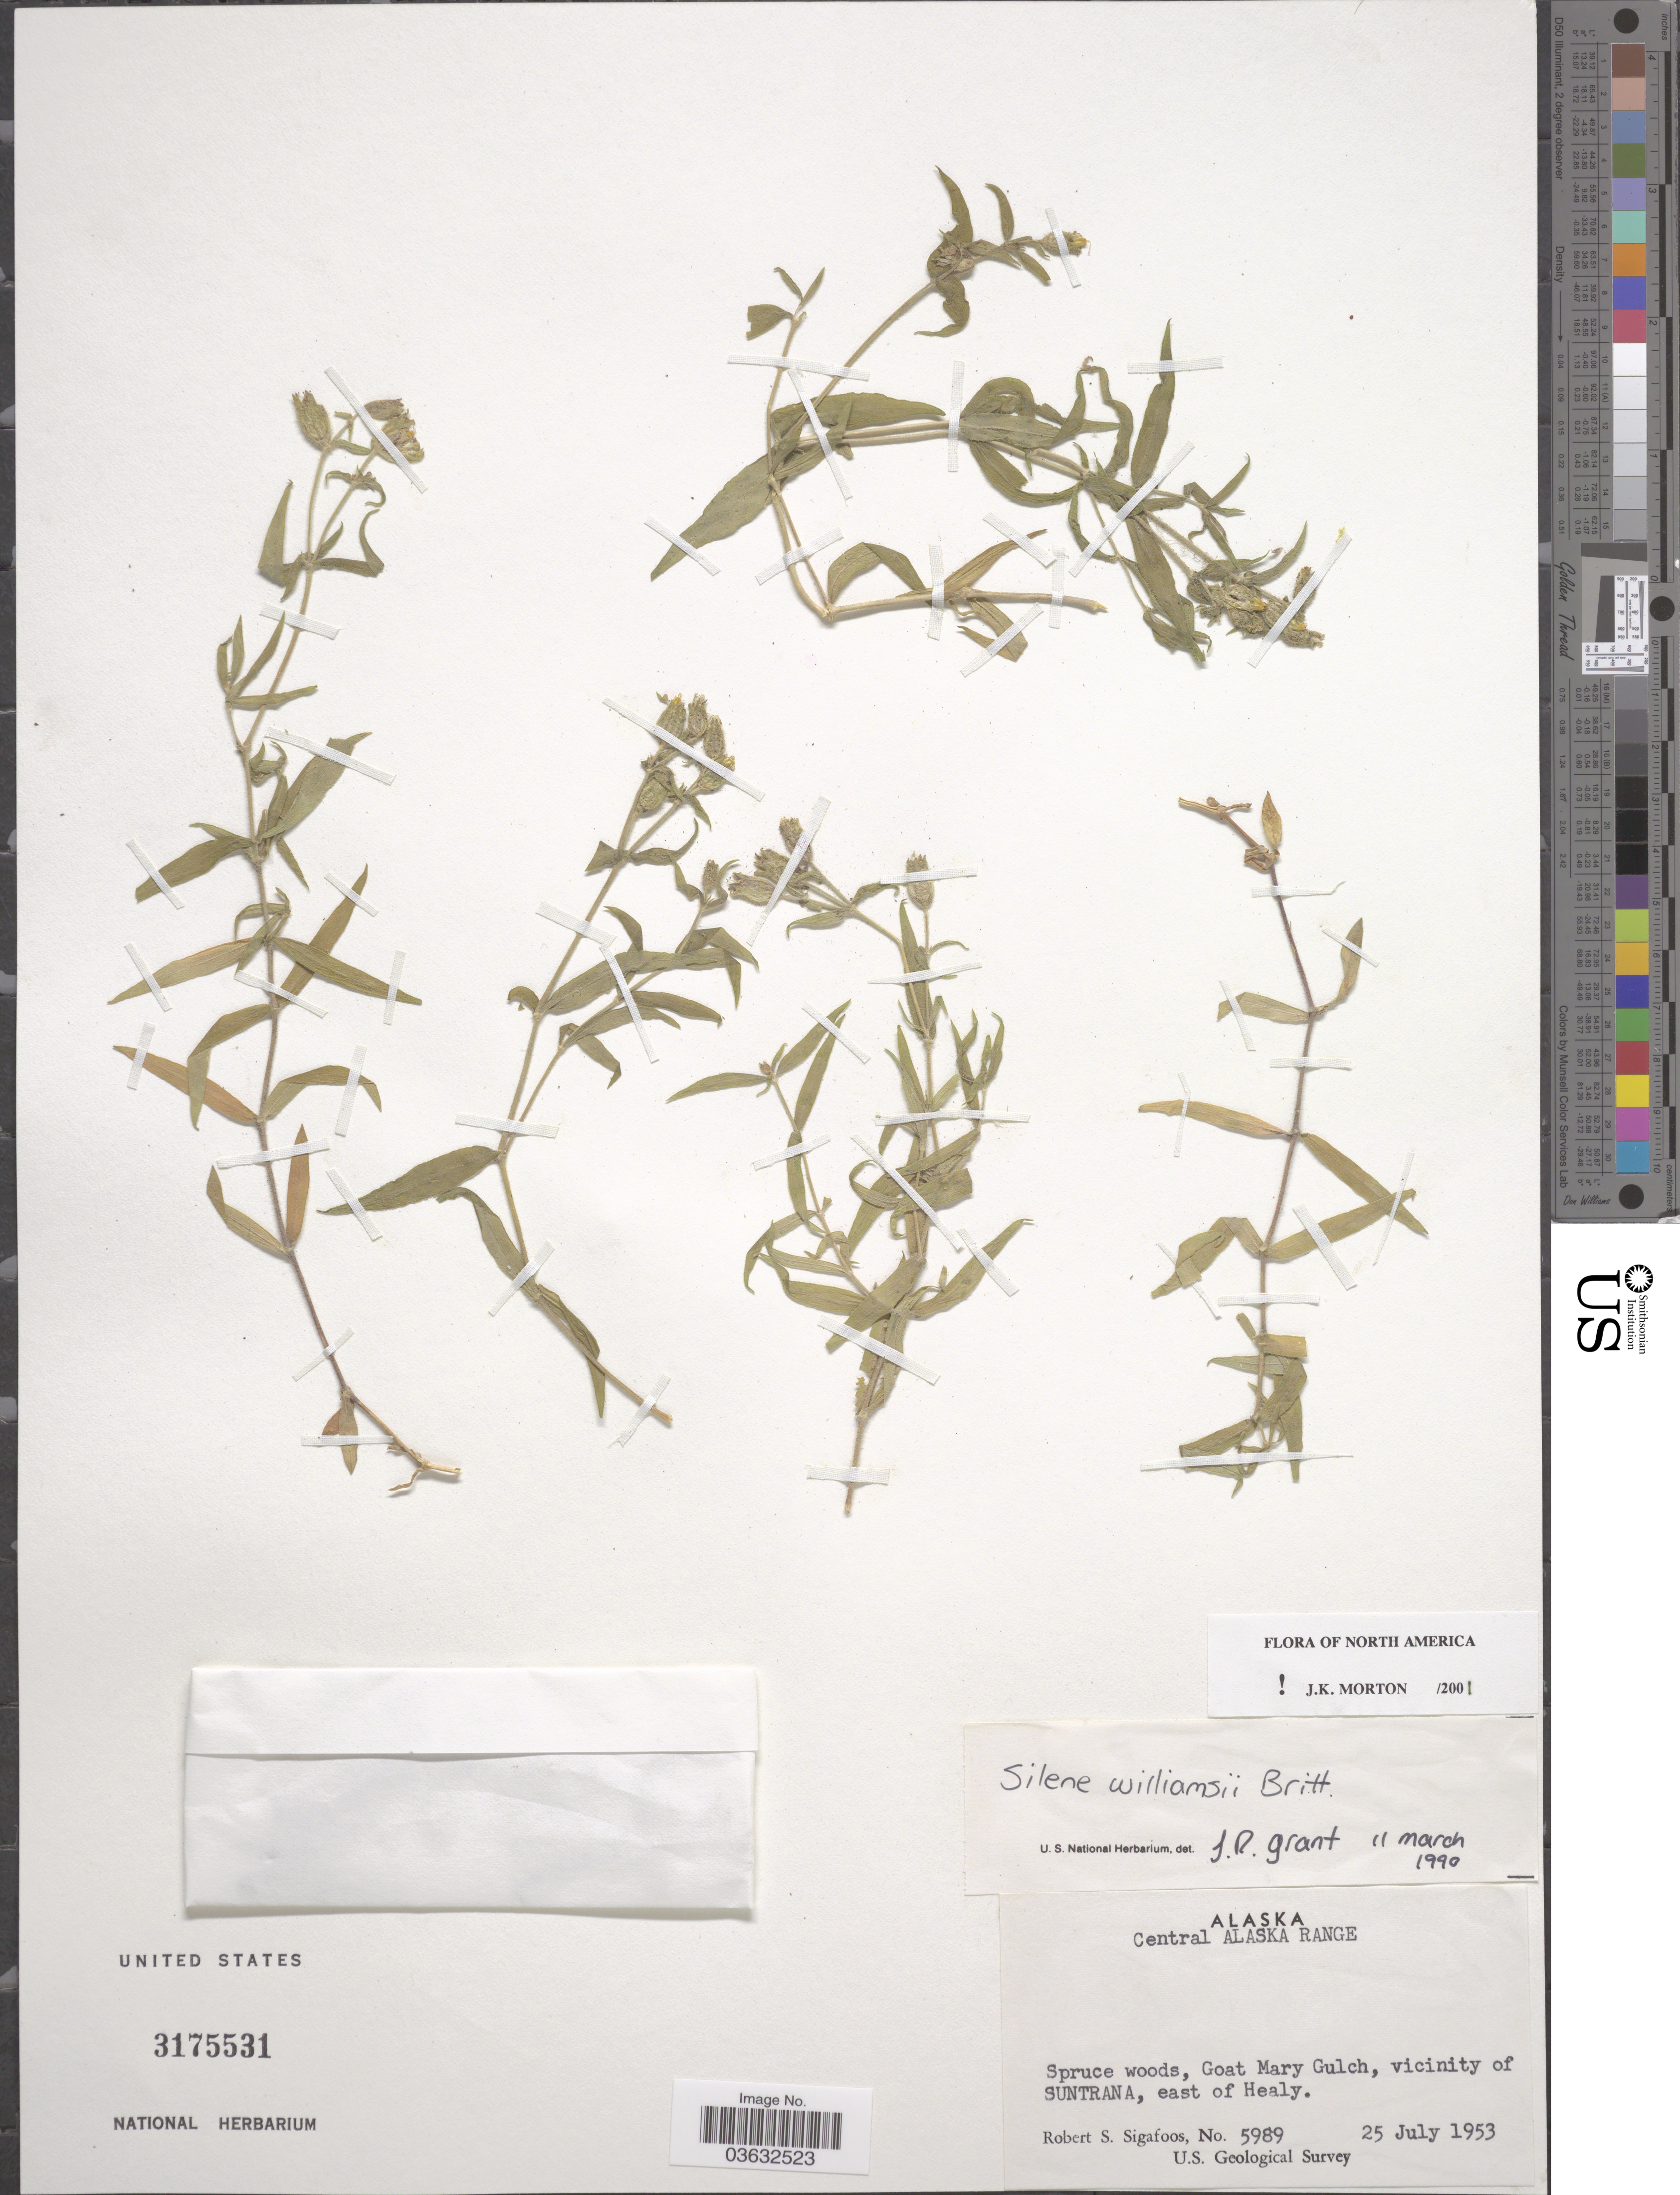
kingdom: Plantae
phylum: Tracheophyta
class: Magnoliopsida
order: Caryophyllales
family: Caryophyllaceae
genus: Silene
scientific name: Silene williamsii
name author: Britton in Britton & Rydb.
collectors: R. Sigafoos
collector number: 5989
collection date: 1953-07-25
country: United States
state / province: Alaska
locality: Central Alaska Range. Goat Mary Gulch, vicinity of Suntrana, east of Healy.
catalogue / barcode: US 3175531